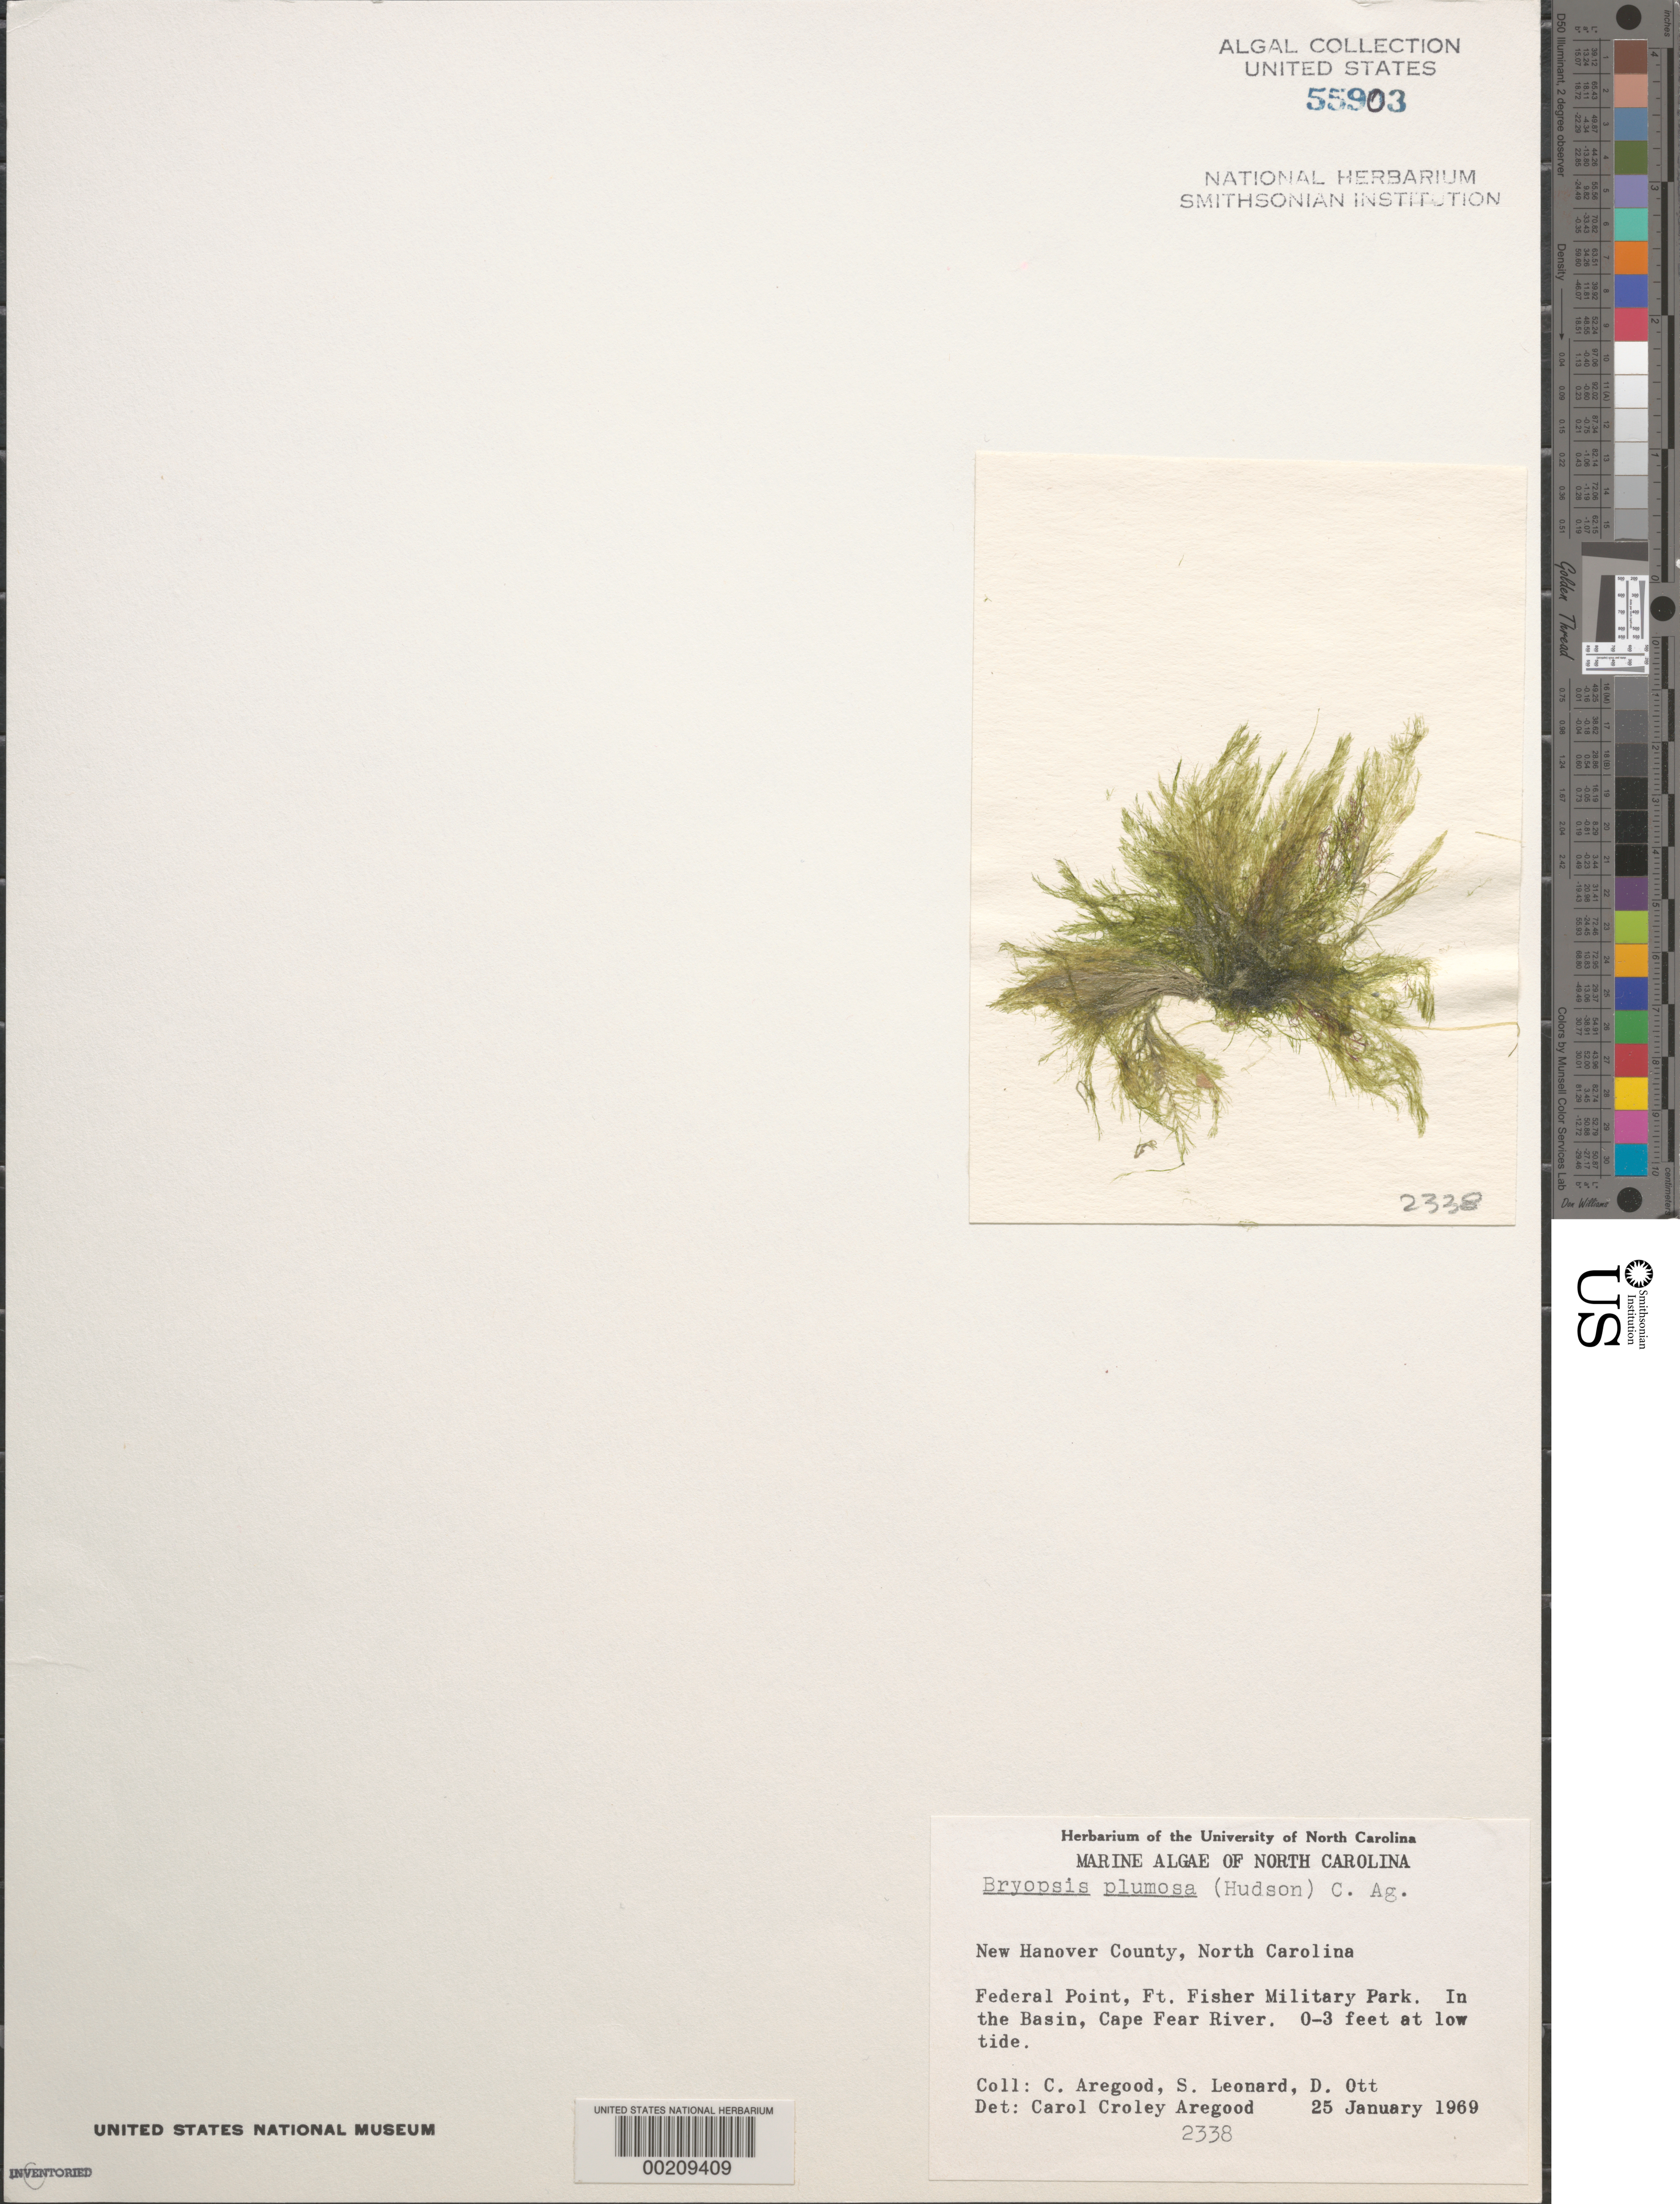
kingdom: Plantae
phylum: Chlorophyta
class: Ulvophyceae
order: Bryopsidales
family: Bryopsidaceae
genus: Bryopsis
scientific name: Bryopsis plumosa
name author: (Huds.) C. Agardh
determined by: Aregood, C. C.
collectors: C. Aregood, S. Leonard & F. Ott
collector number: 2338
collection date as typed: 25 Jan 1969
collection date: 1969-01-25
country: United States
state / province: North Carolina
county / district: New Hanover County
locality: Federal Point, Fort Fisher Military Park, Basin, Cape Fear River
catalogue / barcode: US 55903